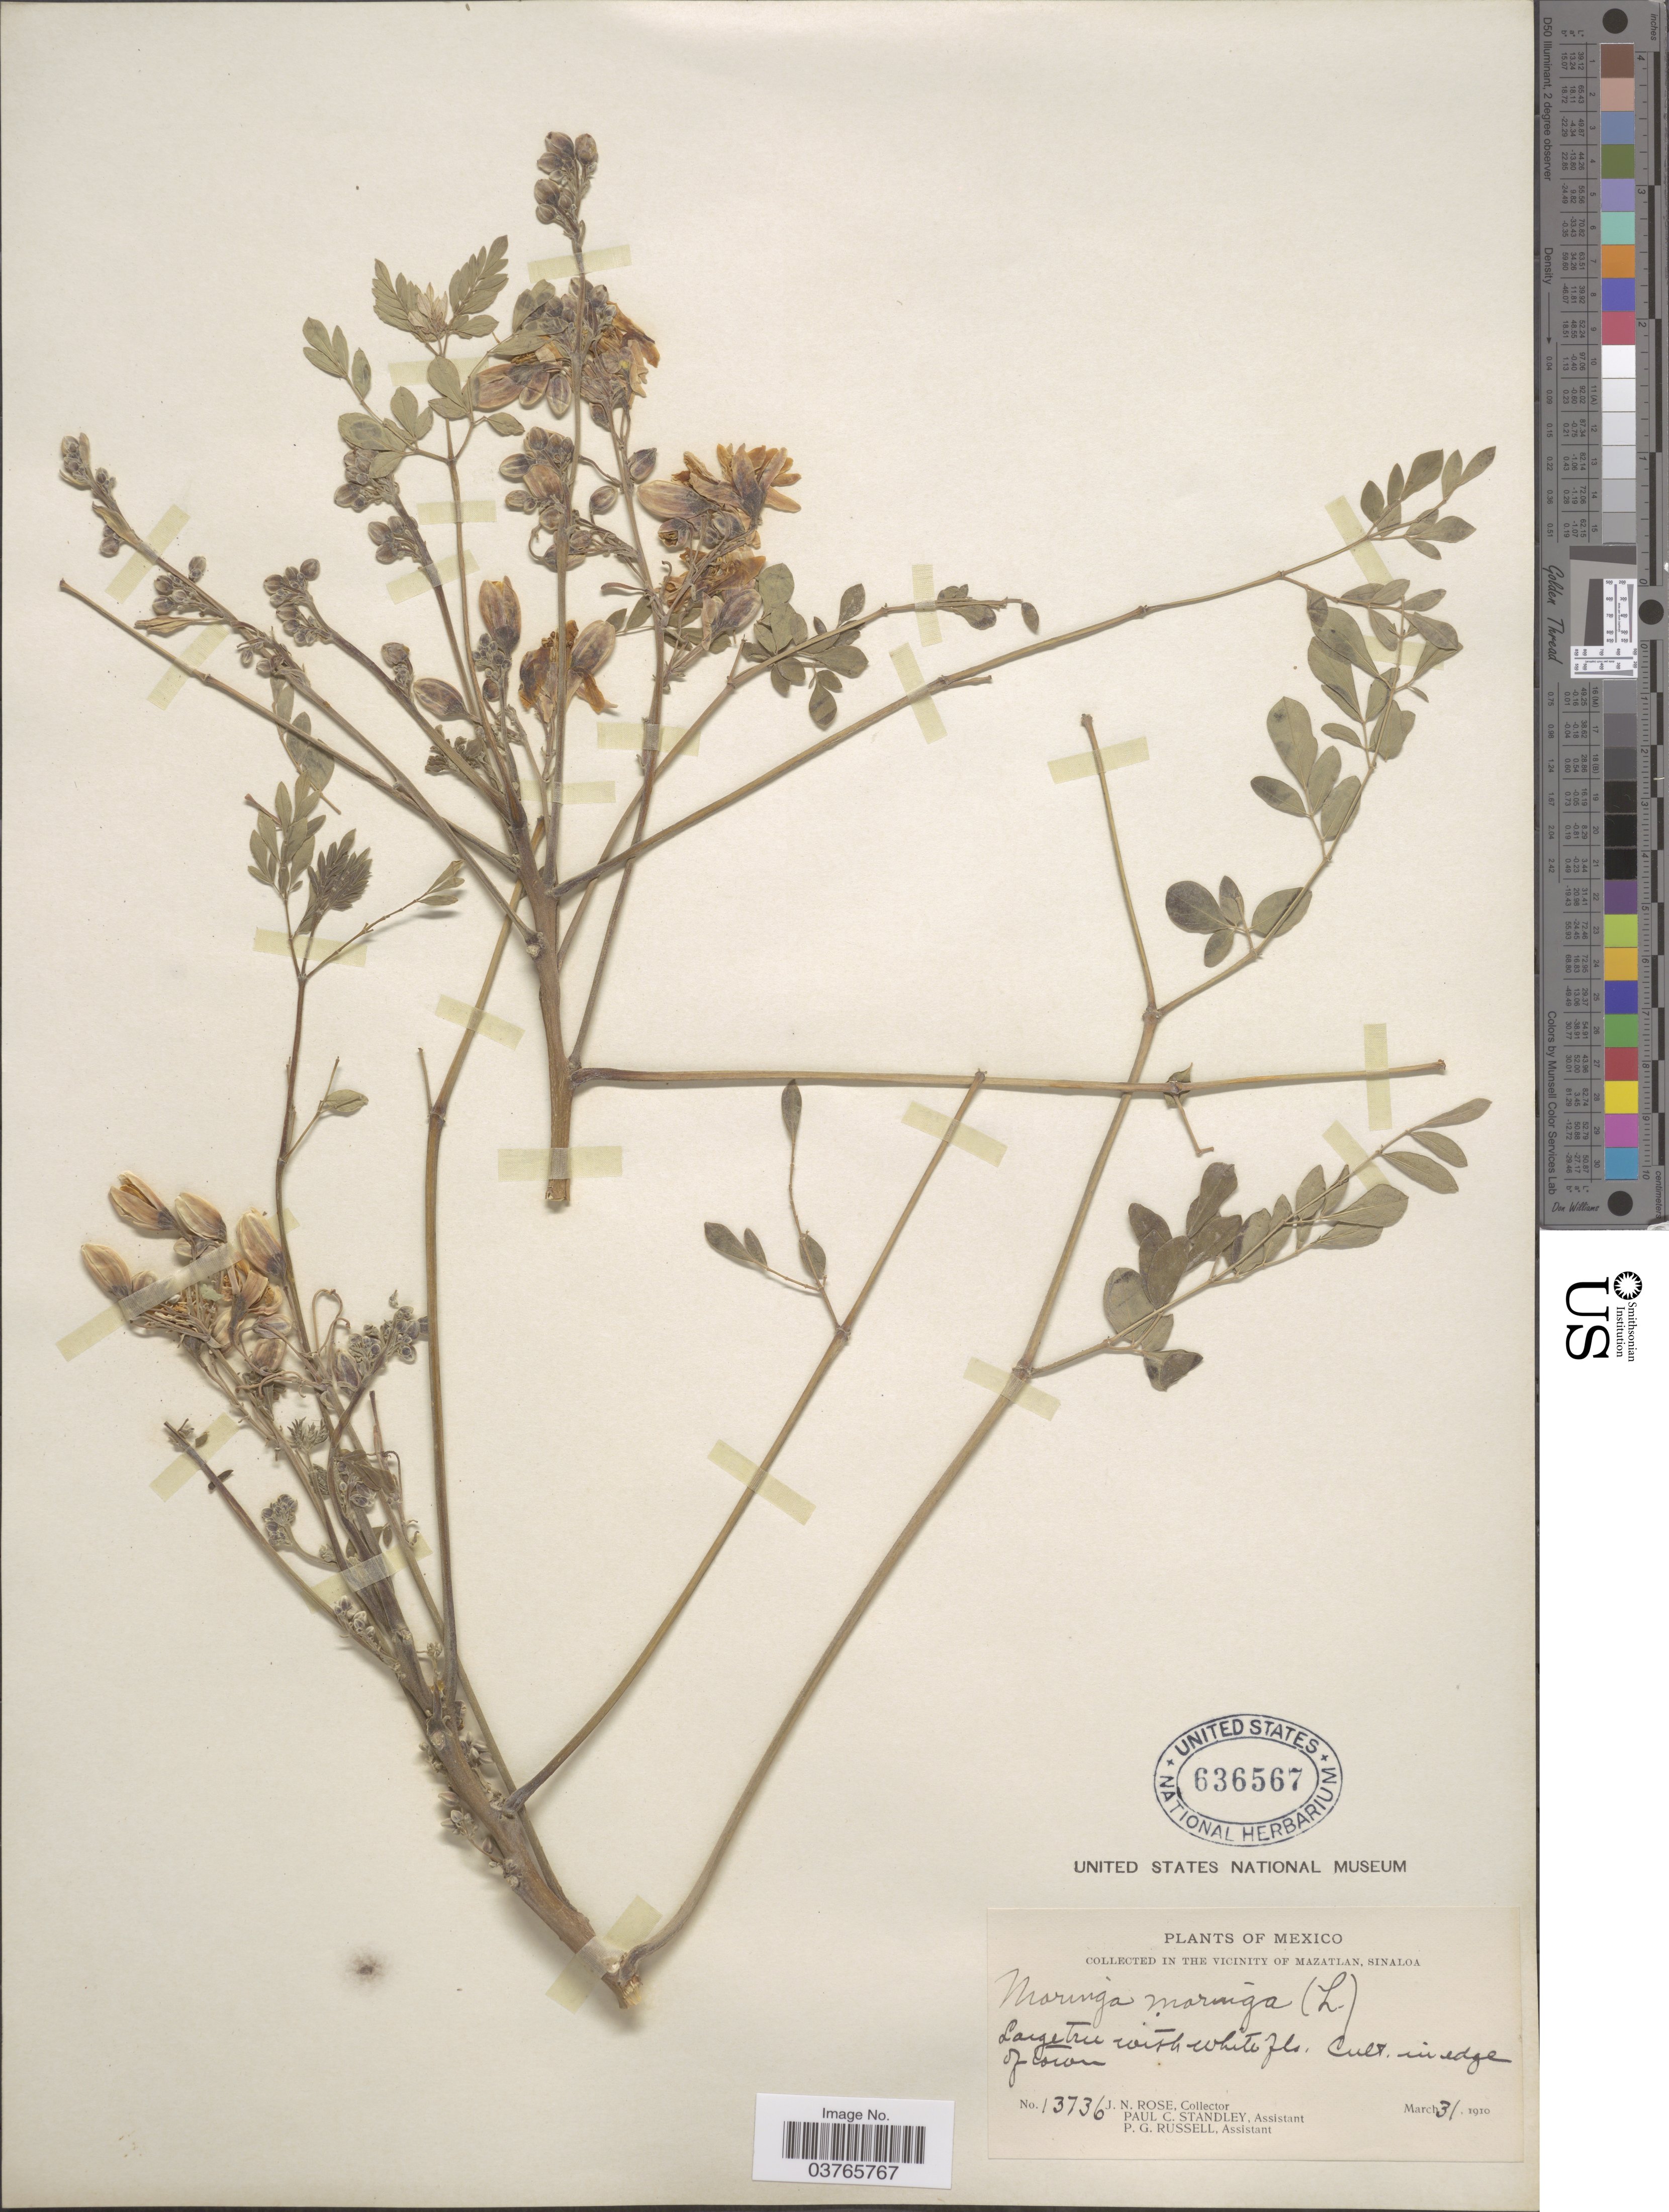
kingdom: Plantae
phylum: Tracheophyta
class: Magnoliopsida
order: Brassicales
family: Moringaceae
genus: Moringa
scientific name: Moringa oleifera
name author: Lam.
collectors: J. N. Rose, P. C. Standley & P. G. Russell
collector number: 13736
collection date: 1910-03-31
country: Mexico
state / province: Sinaloa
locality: In the Vicinity of Mazatlan. Cult in edge of town.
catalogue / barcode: US 636567